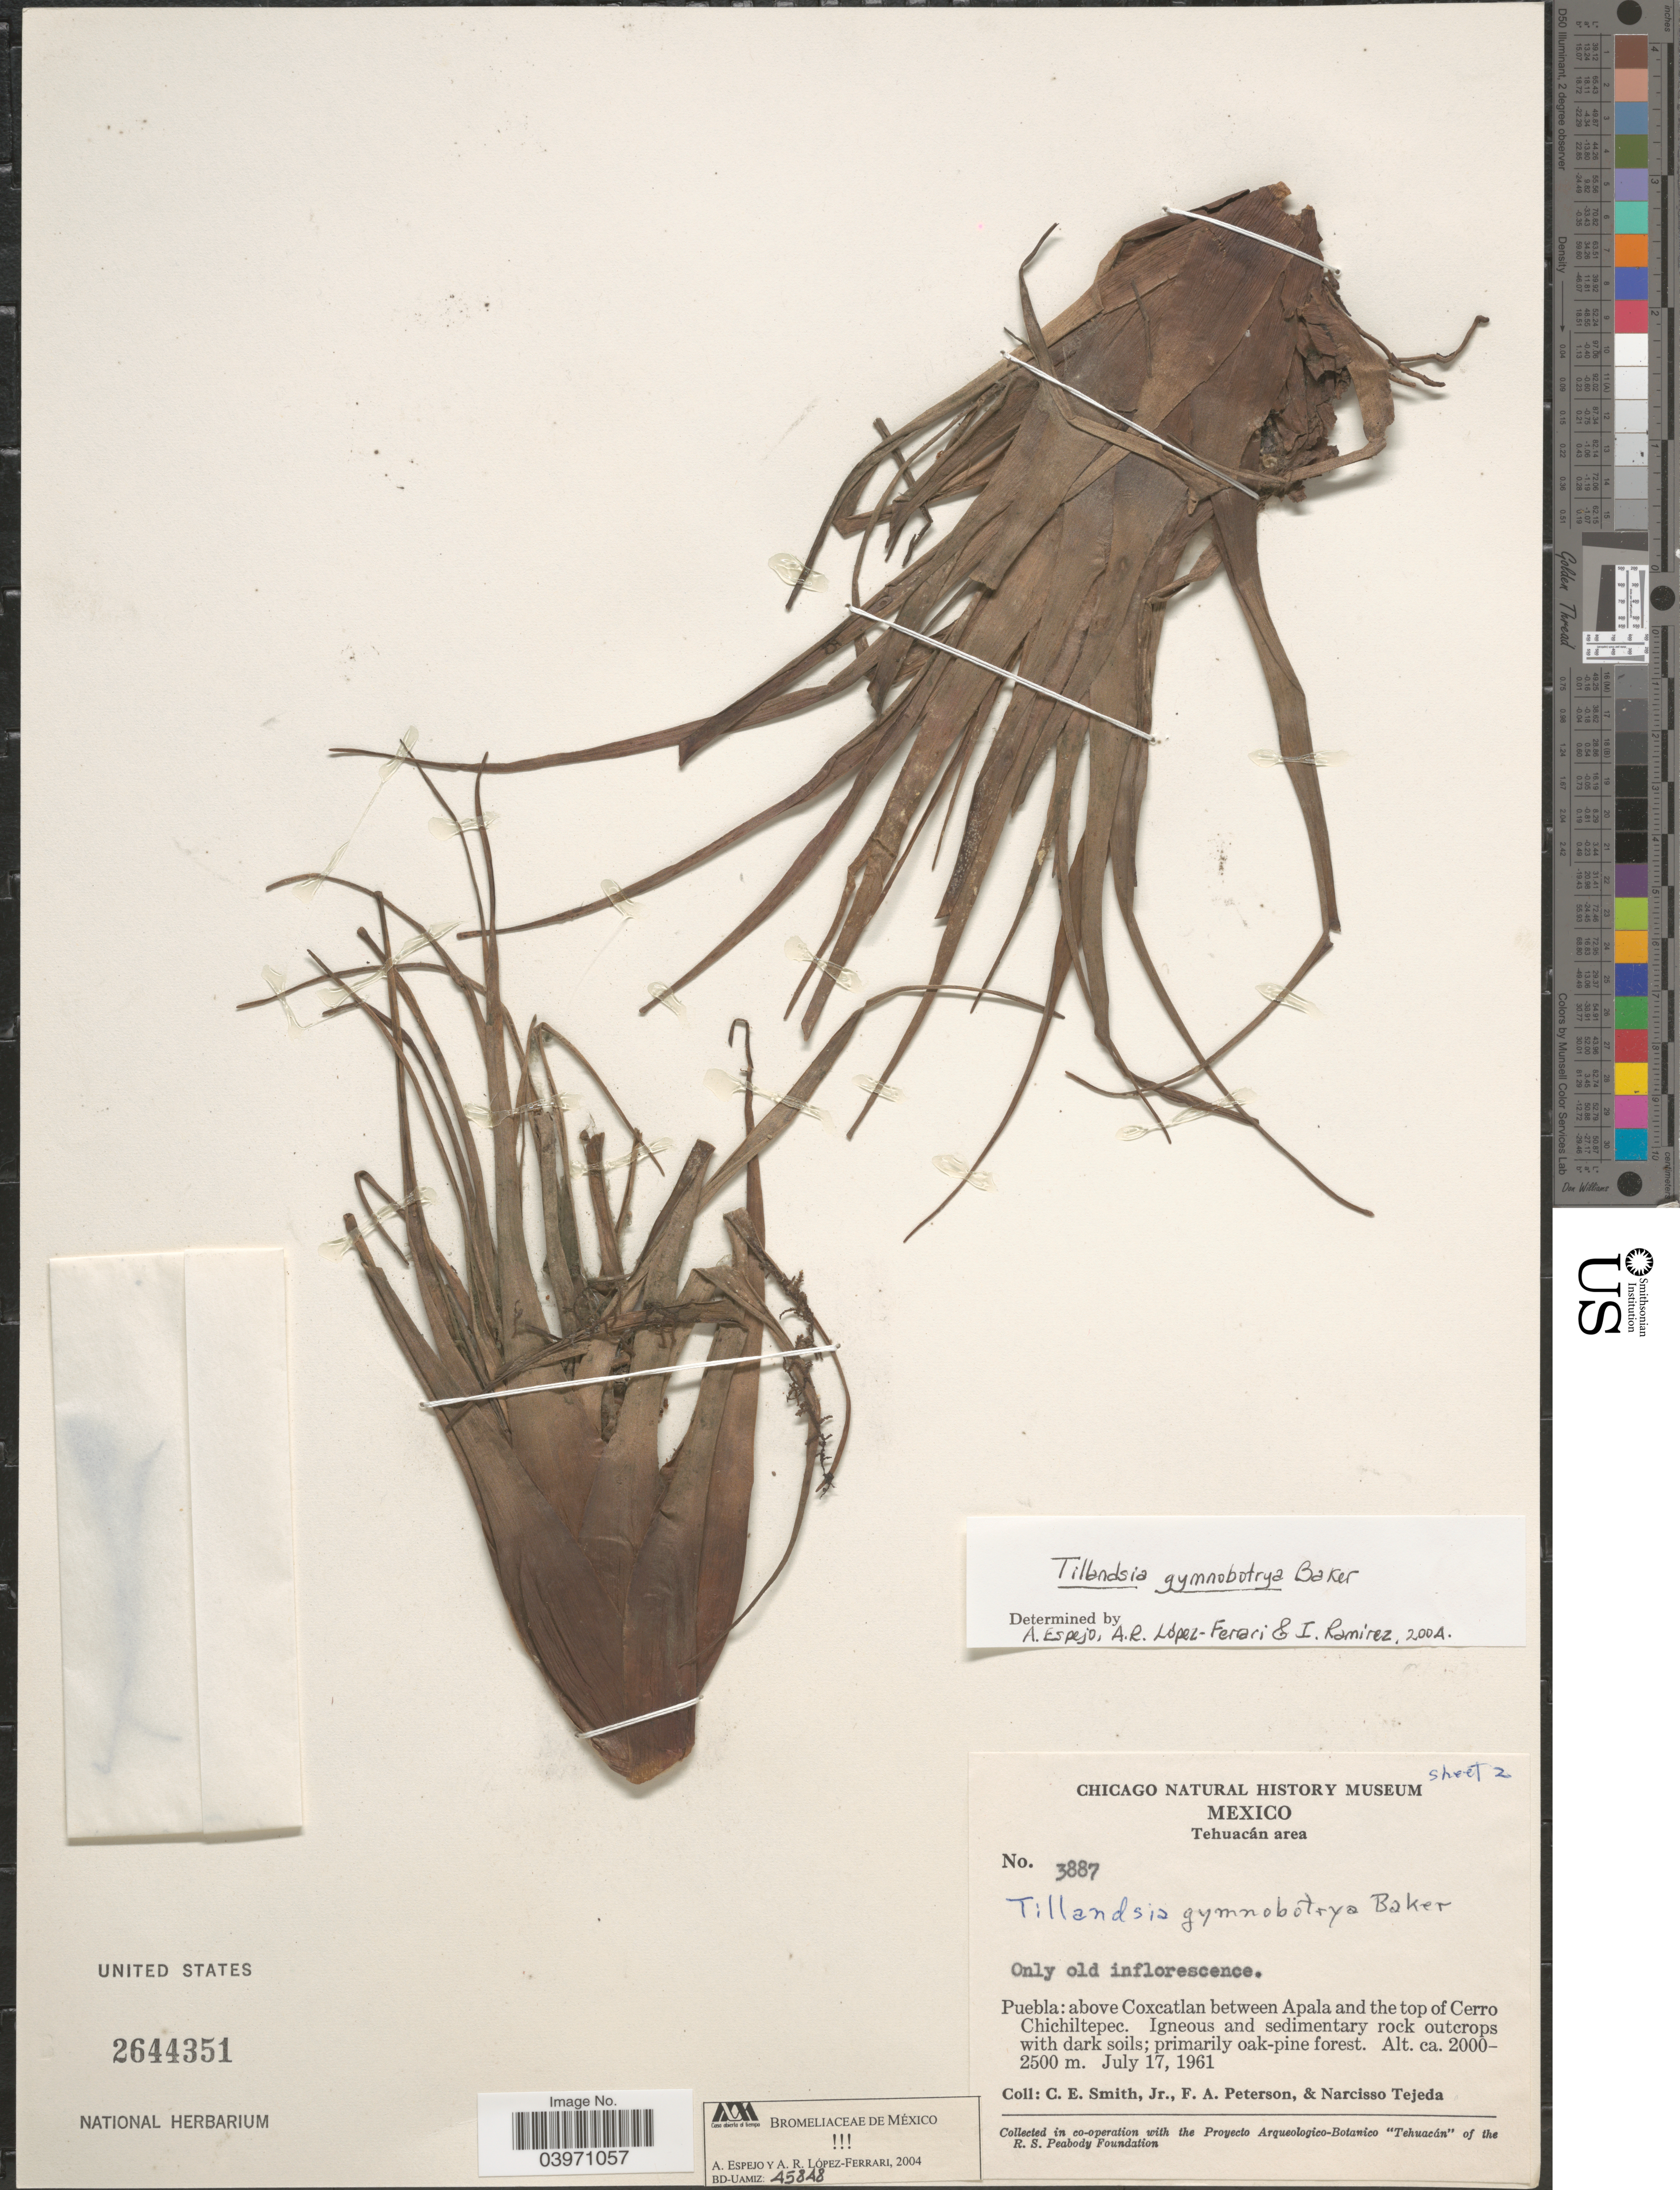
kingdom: Plantae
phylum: Tracheophyta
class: Liliopsida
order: Poales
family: Bromeliaceae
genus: Tillandsia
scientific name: Tillandsia gymnobotrya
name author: Baker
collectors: C. E. Smith Jr., F. A. Peterson & N. Tejeda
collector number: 3887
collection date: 1961-07-17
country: Mexico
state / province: Puebla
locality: Tehuacán area. Above Coxcatlan between Apala and the top of Cerro Chichiltepec.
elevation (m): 2000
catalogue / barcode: US 2644351